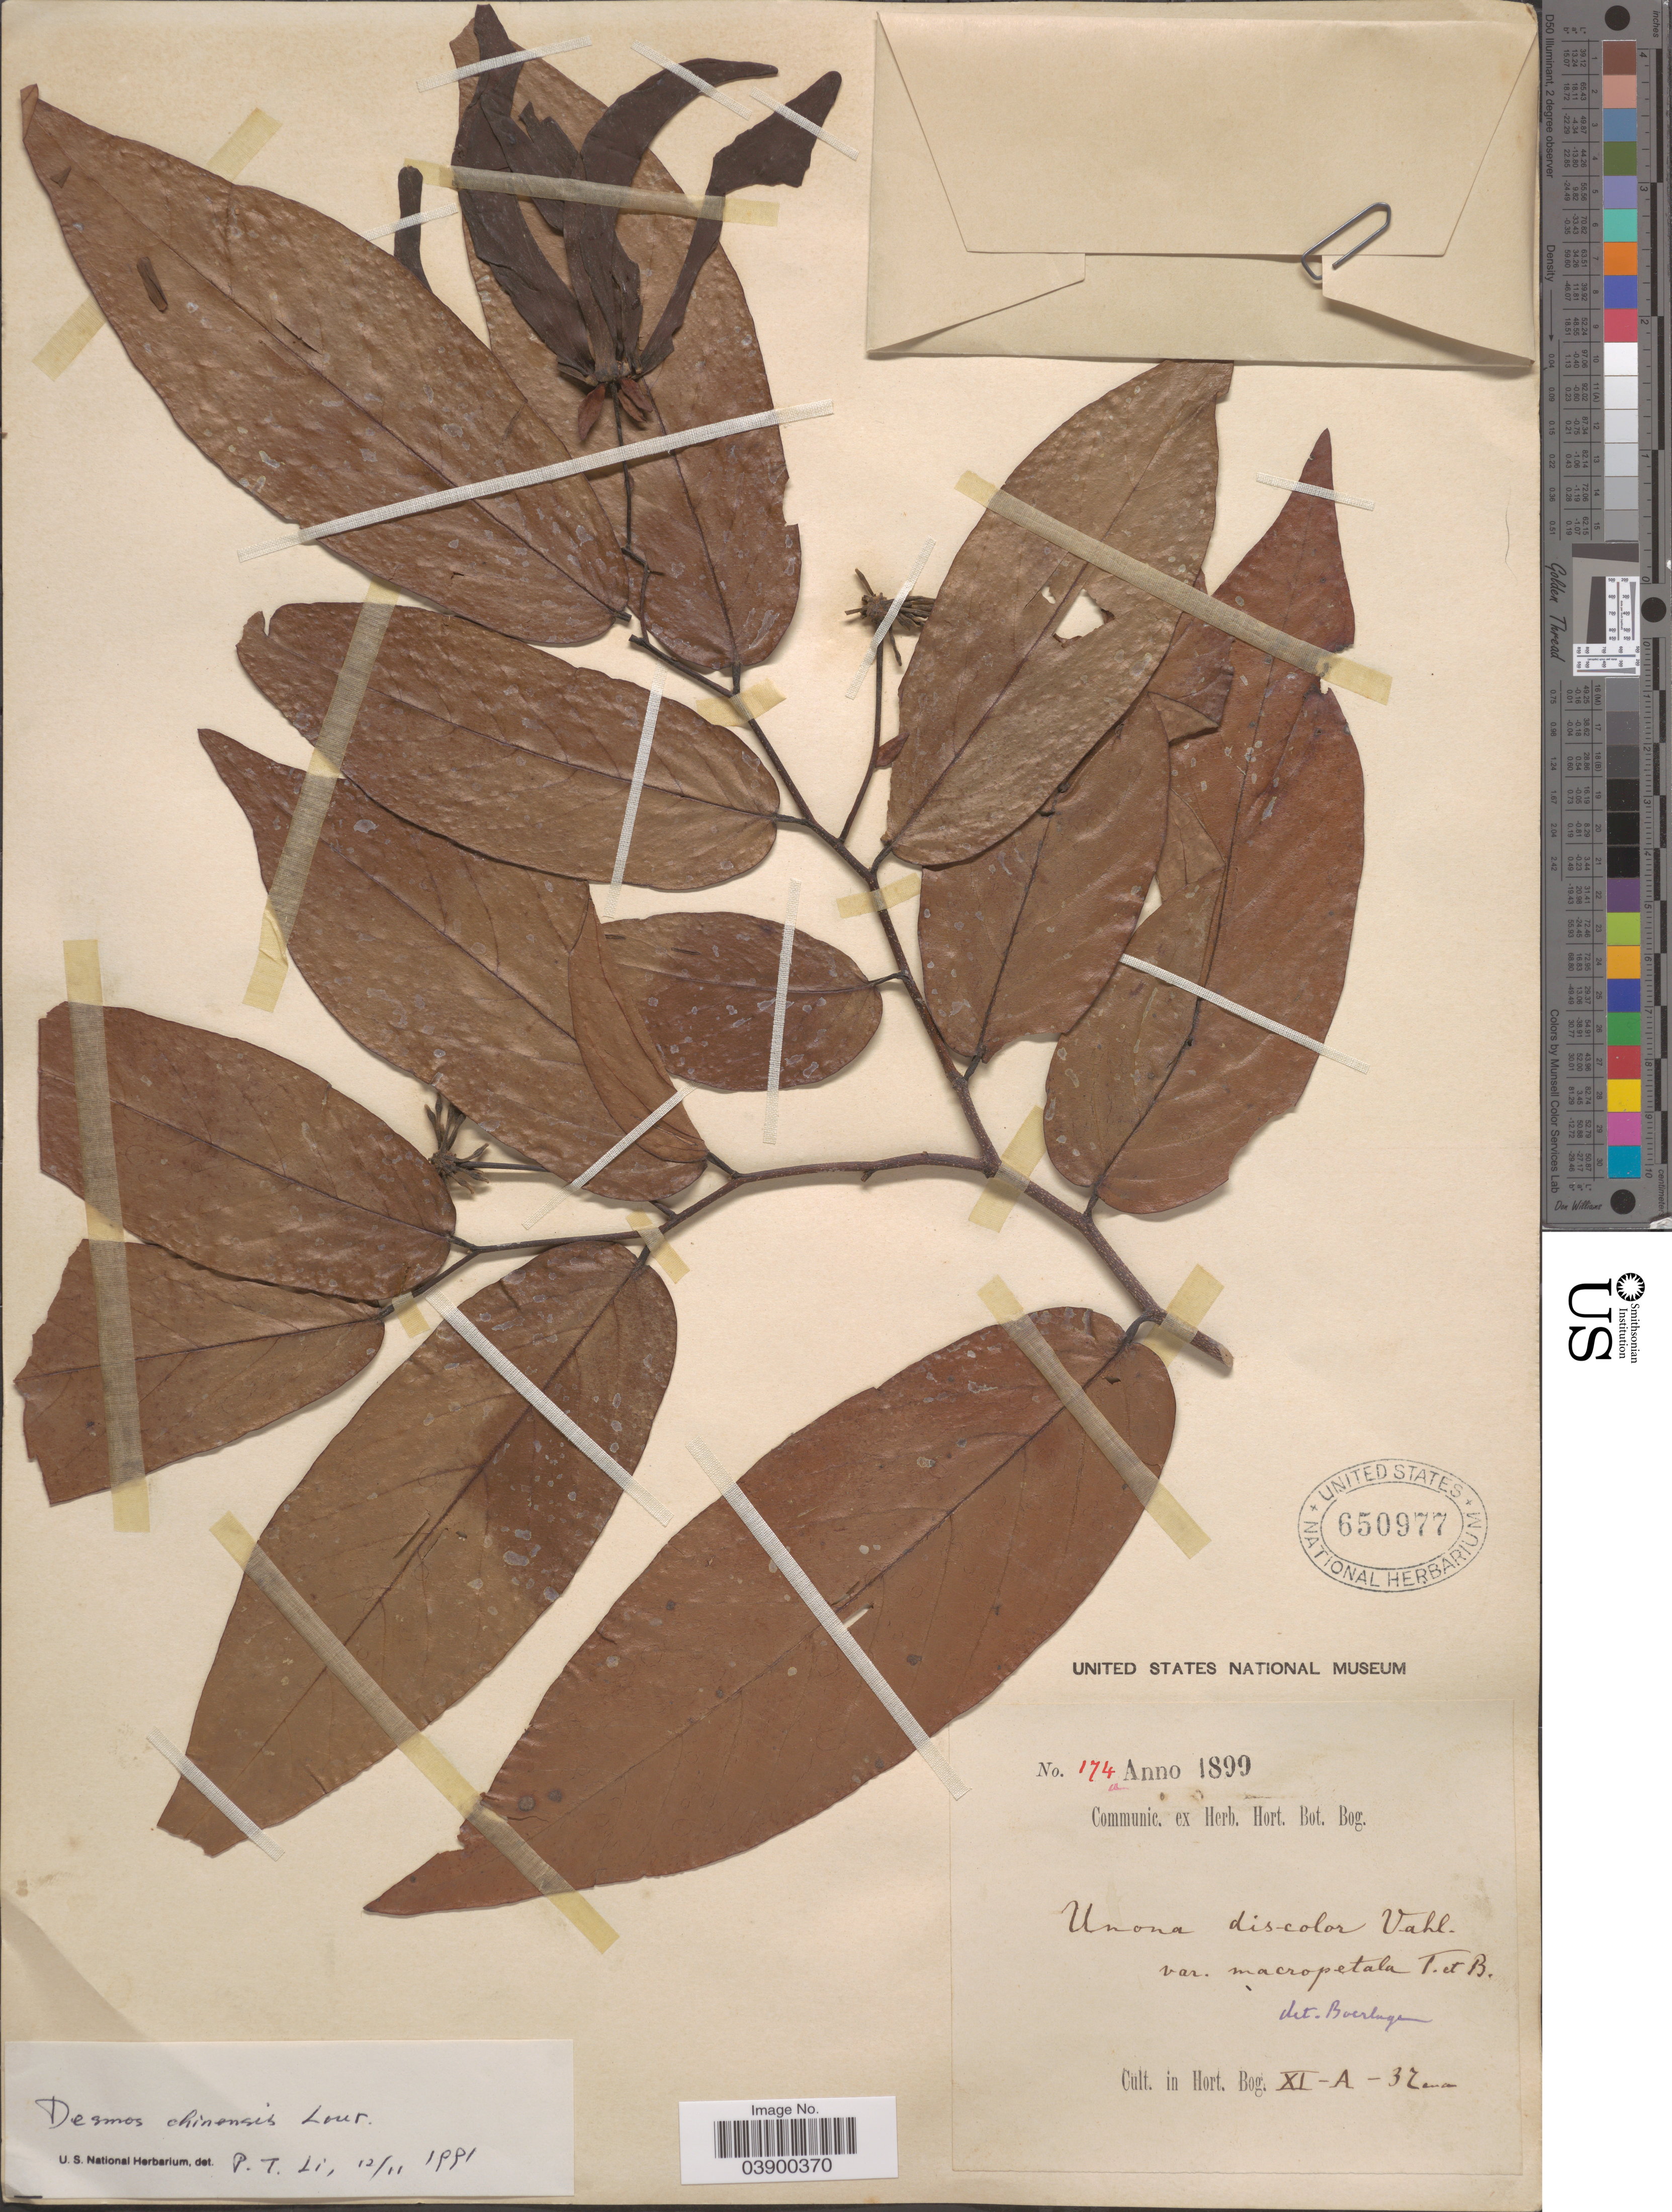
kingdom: Plantae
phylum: Tracheophyta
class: Magnoliopsida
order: Magnoliales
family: Annonaceae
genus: Desmos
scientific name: Desmos chinensis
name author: Lour.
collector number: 174a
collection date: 1899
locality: Cult. in Hort. Bog. XI-A-32 [illegible text].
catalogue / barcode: US 650977